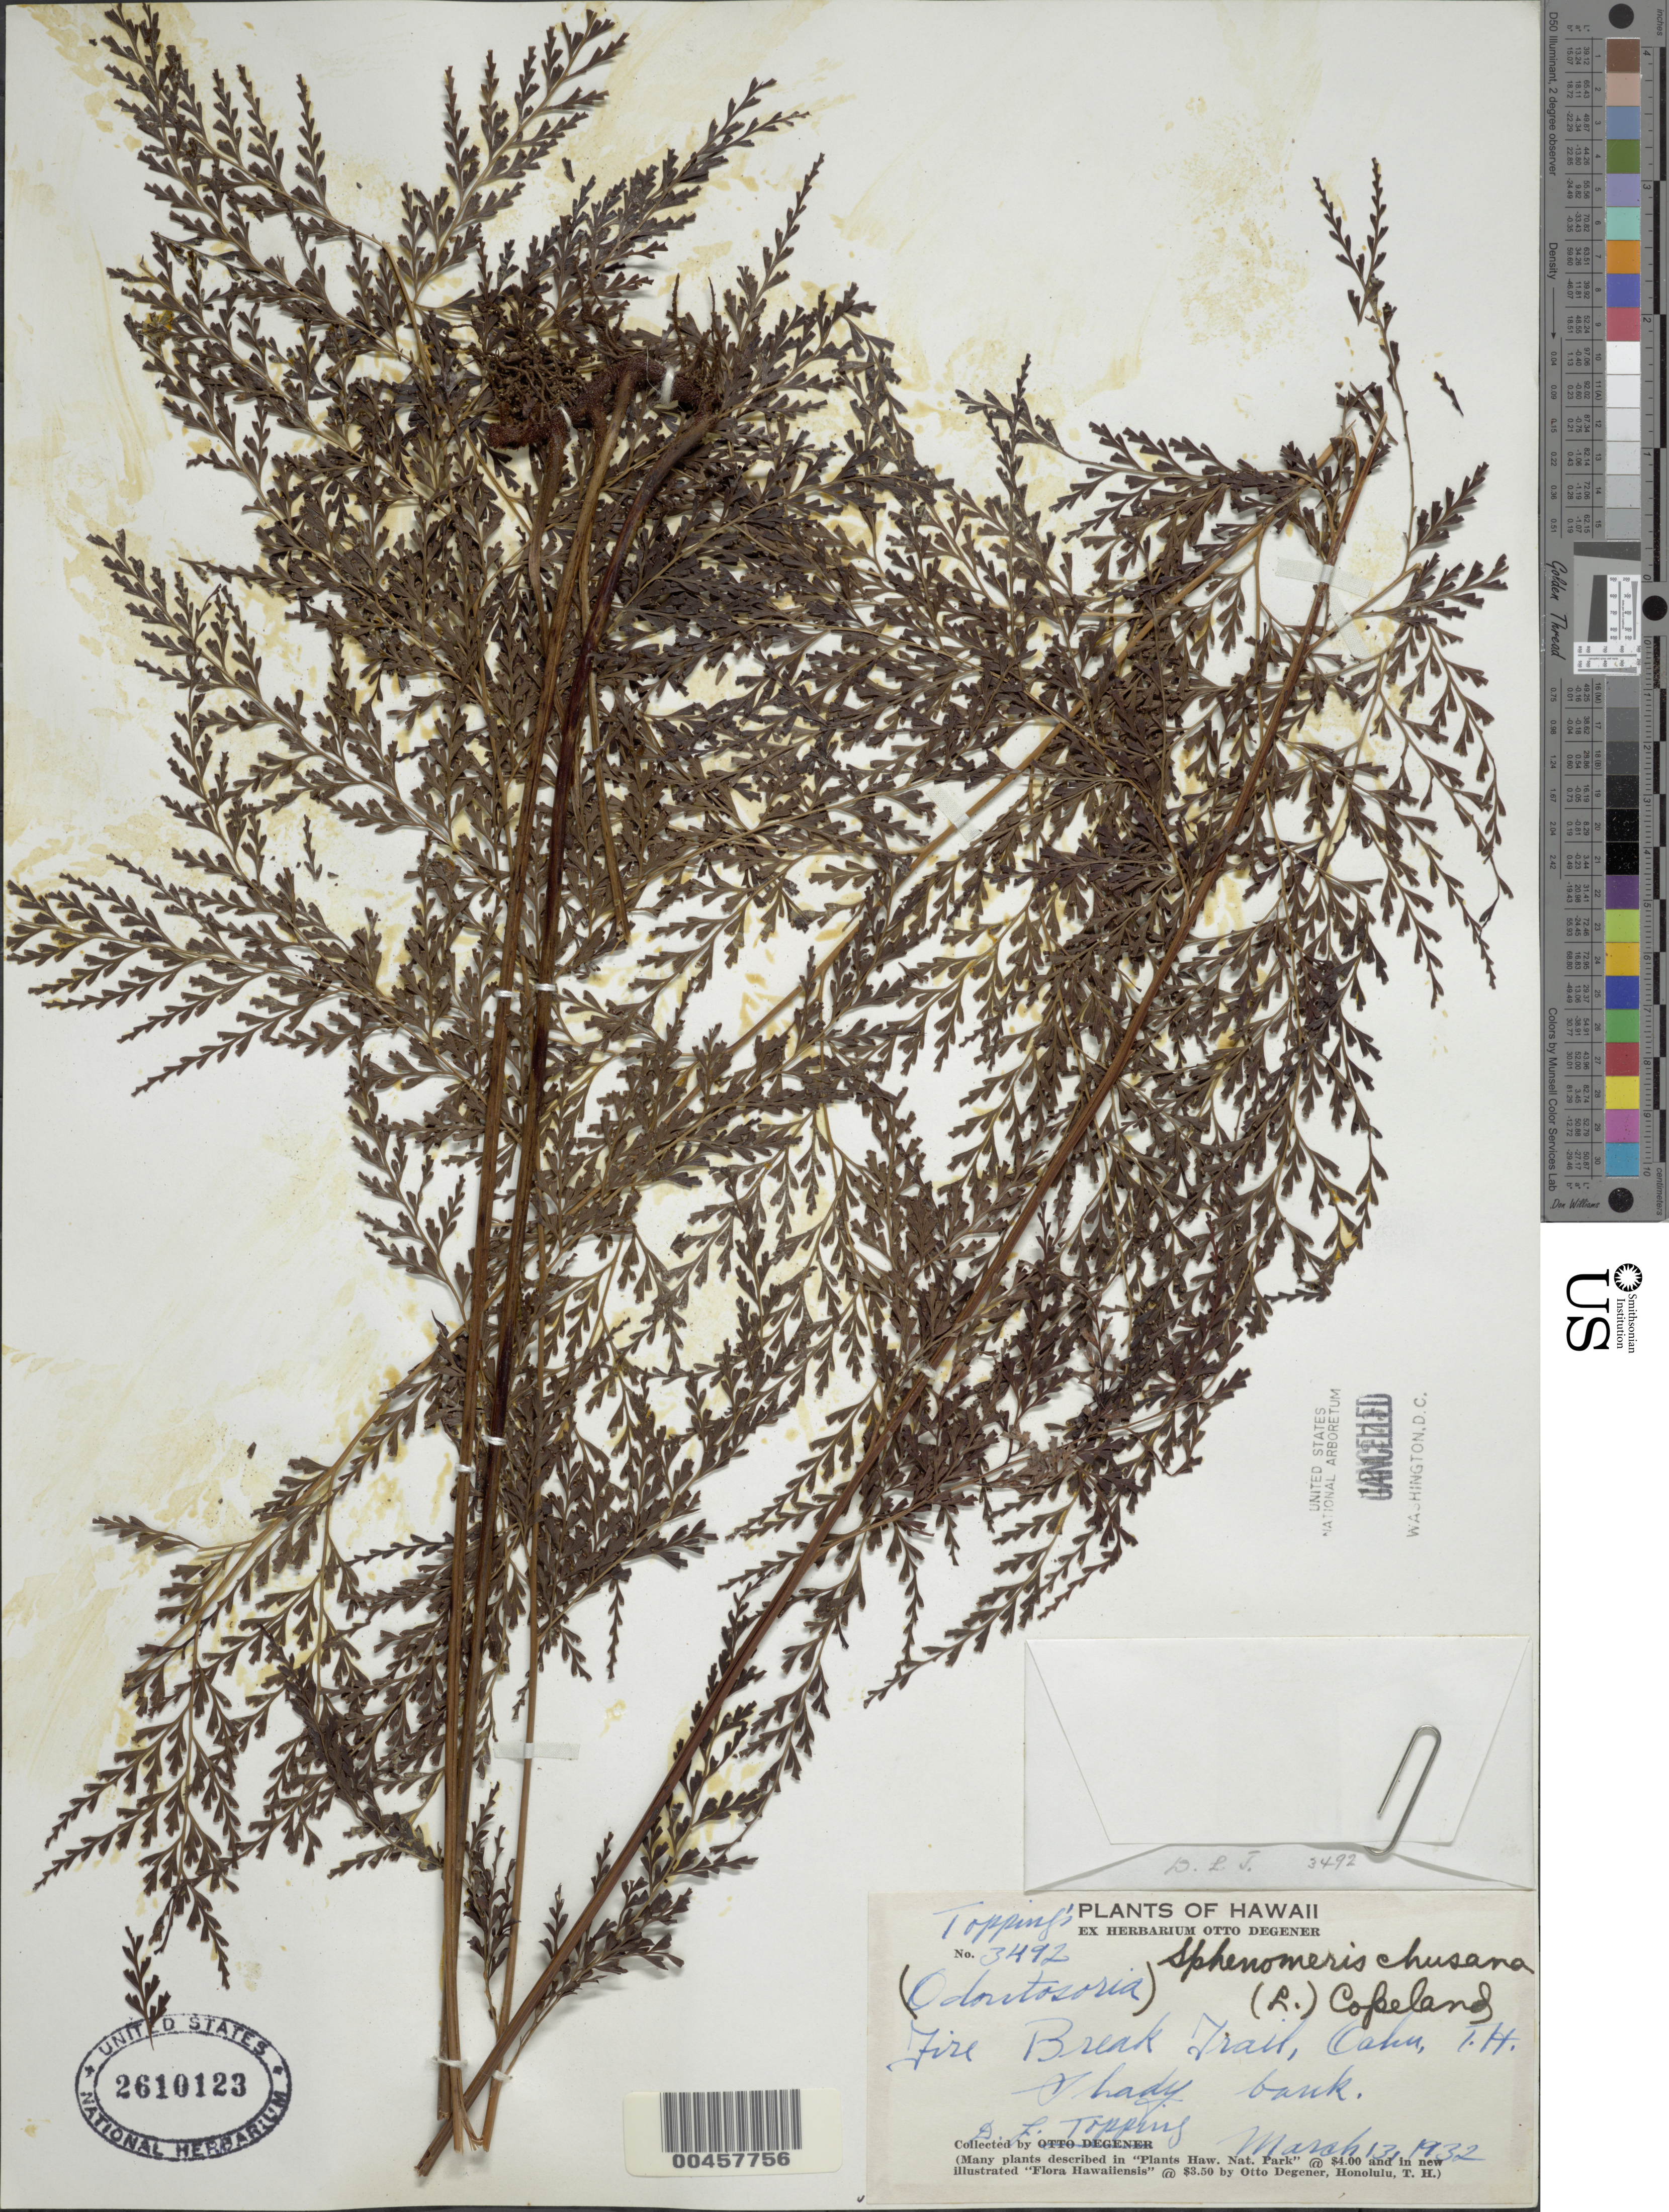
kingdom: Plantae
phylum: Tracheophyta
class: Polypodiopsida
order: Polypodiales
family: Lindsaeaceae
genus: Sphenomeris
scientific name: Sphenomeris chinensis var. chinensis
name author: (L.) Maxon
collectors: D. L. Topping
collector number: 3492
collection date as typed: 13 Mar 1932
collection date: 1932-03-13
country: United States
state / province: Hawaii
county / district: Honolulu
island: Oahu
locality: Fire Break Trail, Oahu, T.H.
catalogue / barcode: US 2610123